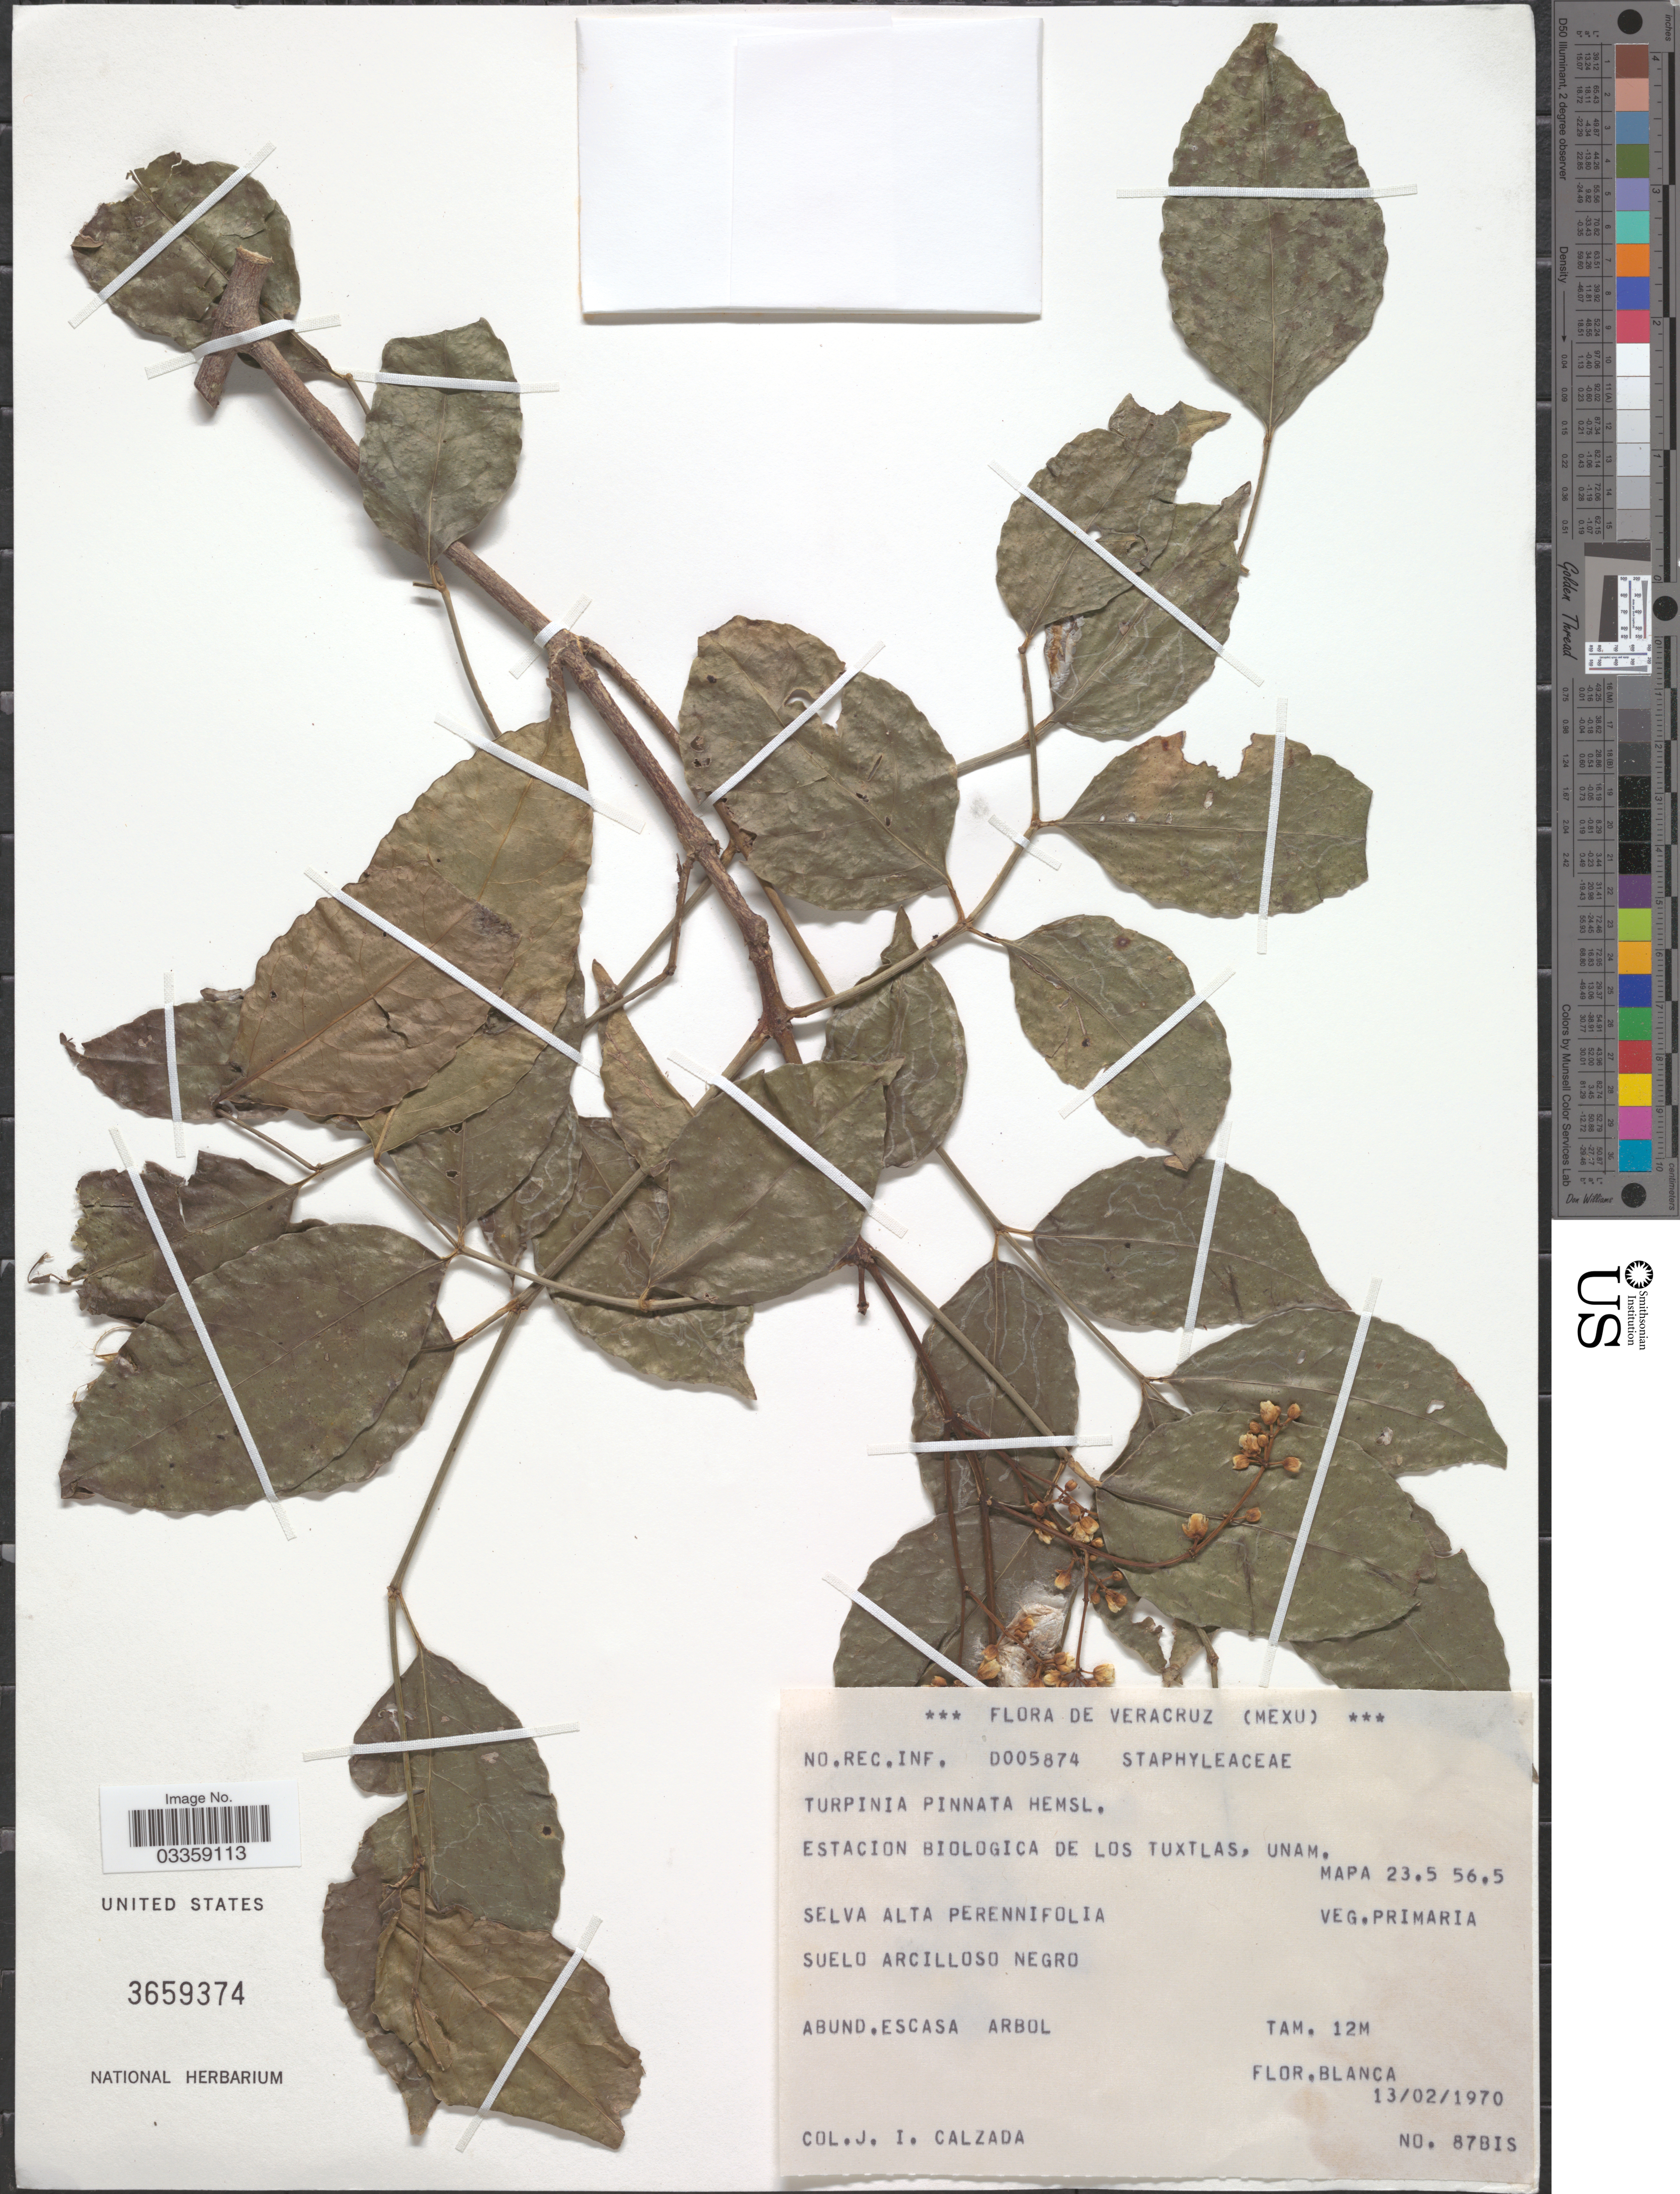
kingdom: Plantae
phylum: Tracheophyta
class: Magnoliopsida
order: Crossosomatales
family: Staphyleaceae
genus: Turpinia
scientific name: Turpinia pinnata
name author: (Schltdl.) Hemsl.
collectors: J. I. Calzada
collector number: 87BIS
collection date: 1970-02-13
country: Mexico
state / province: Veracruz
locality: Veracruz. Estacion Biologica de los Tuxtlas, Unam. Mapa 23.5 56.5.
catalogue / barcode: US 3659374